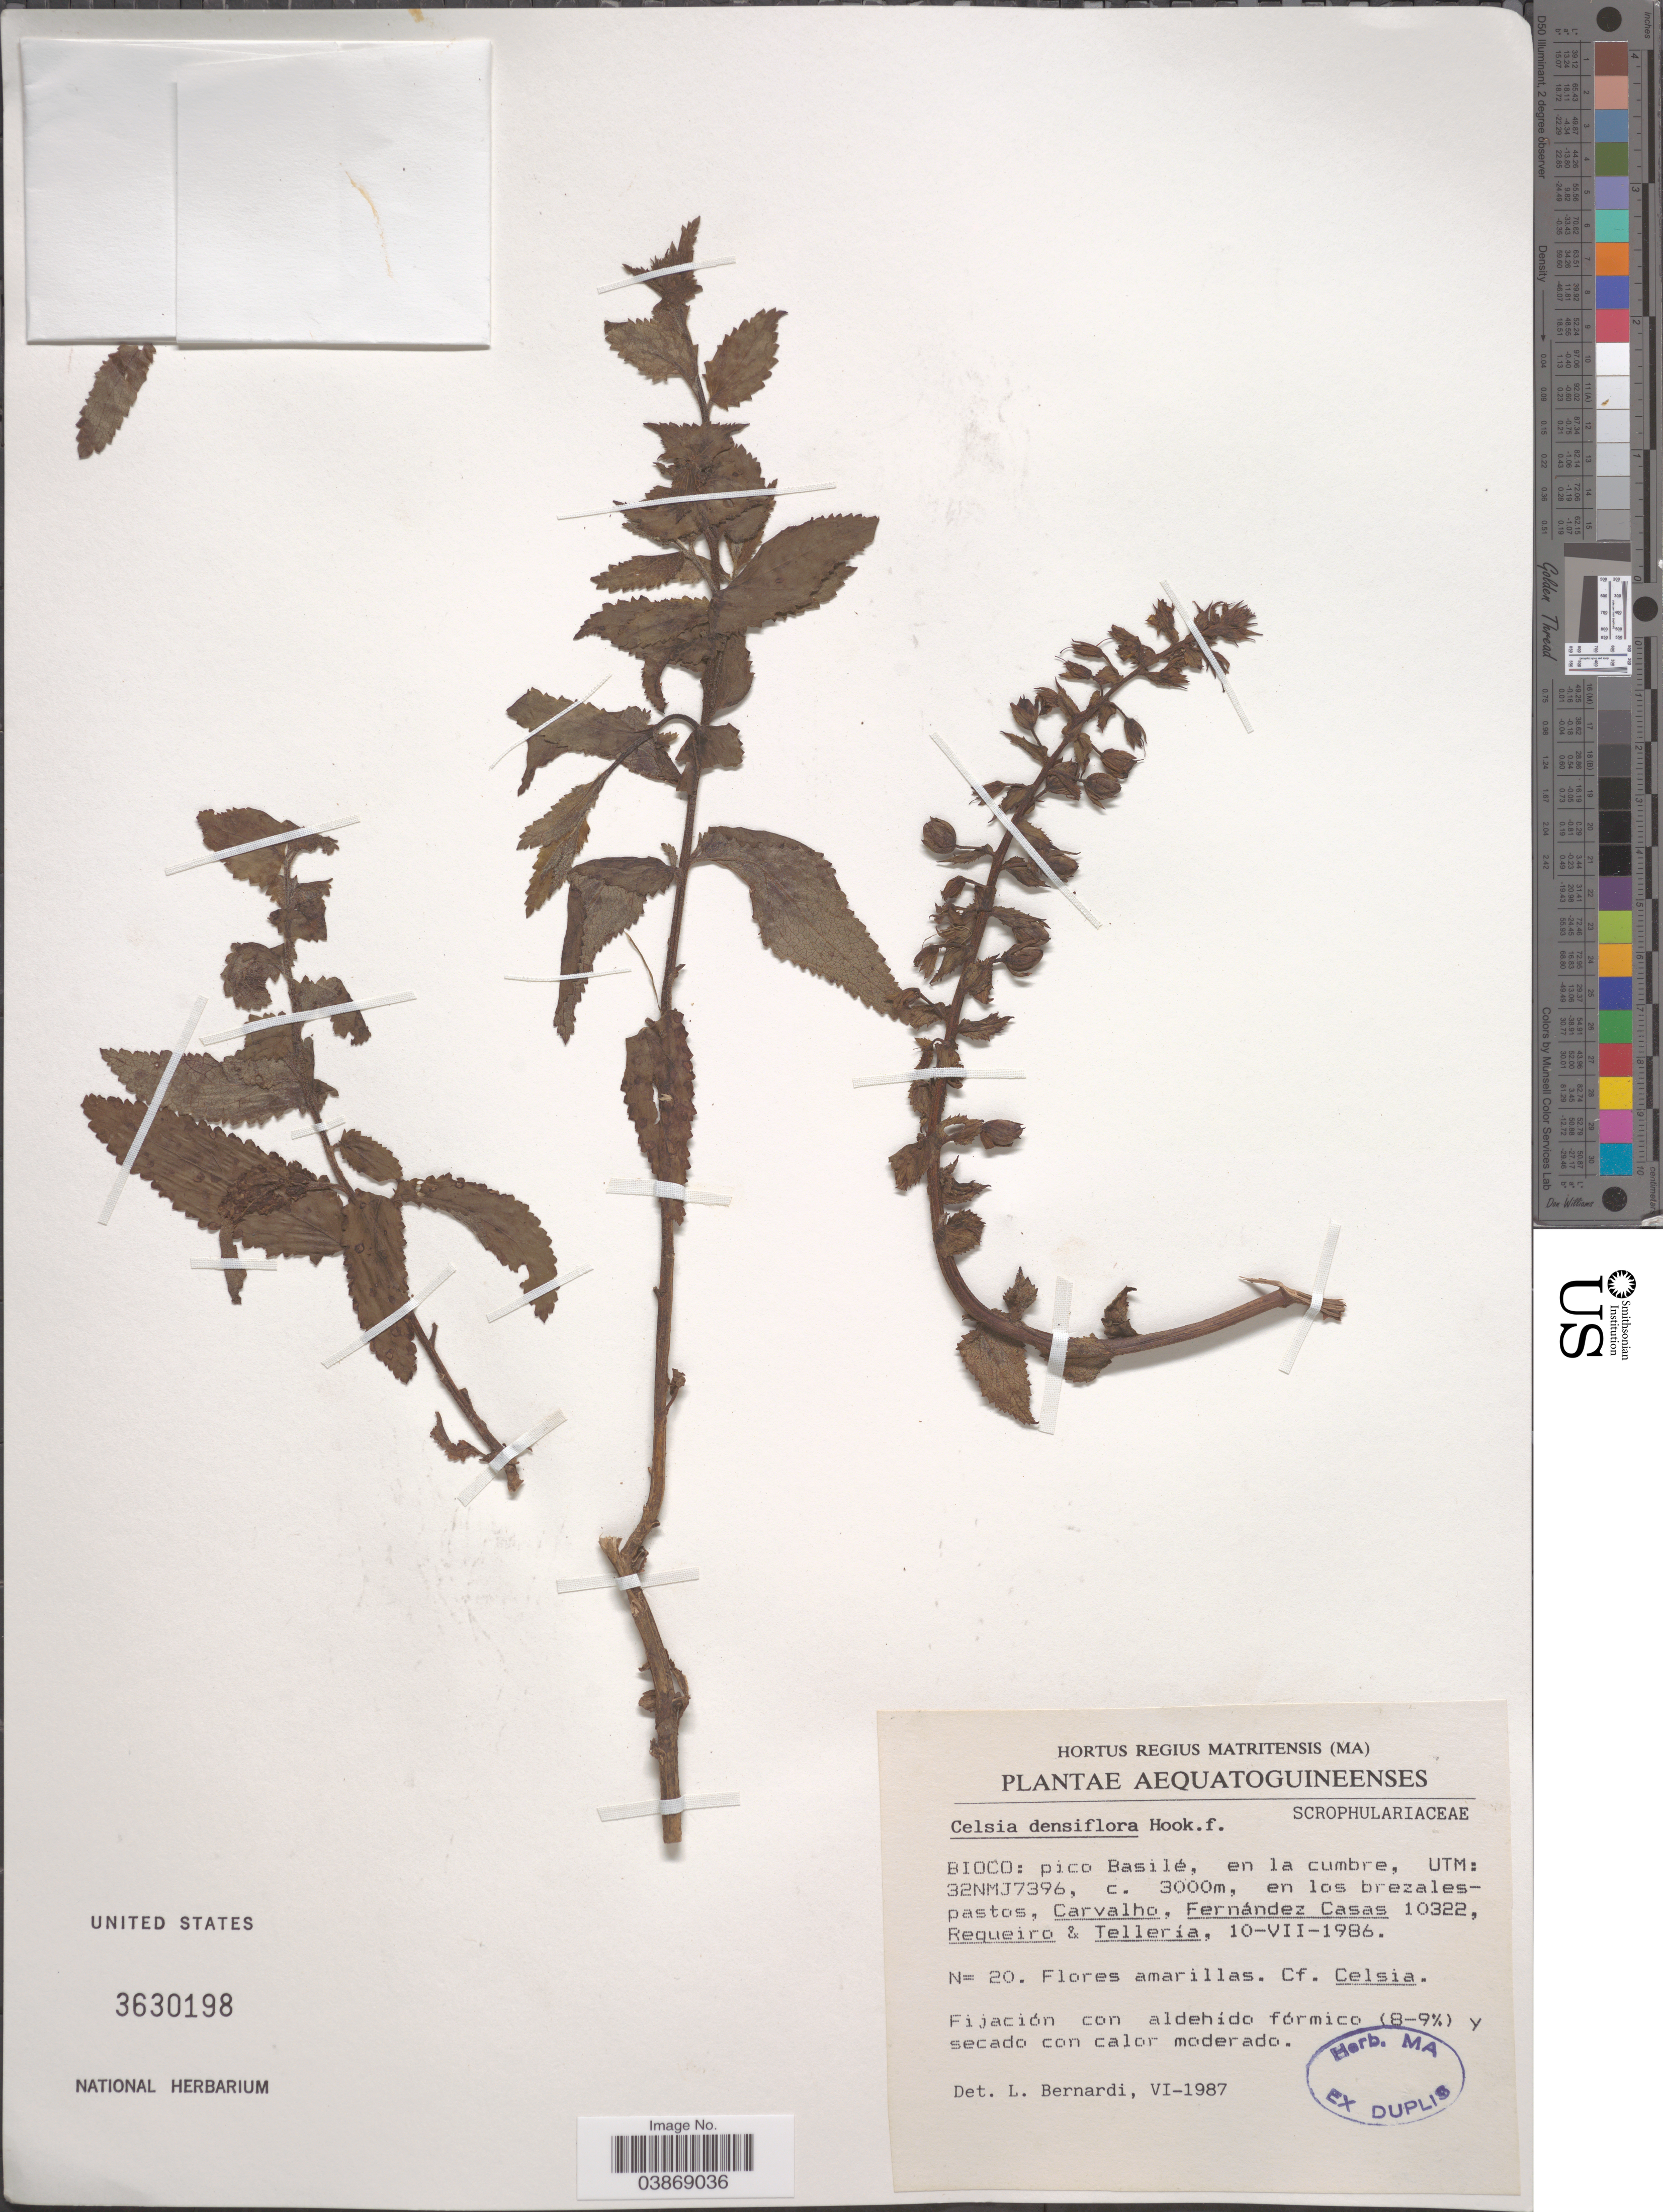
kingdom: Plantae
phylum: Tracheophyta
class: Magnoliopsida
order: Lamiales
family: Scrophulariaceae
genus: Celsia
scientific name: Celsia densifolia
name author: Hook. f.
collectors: Carvalho, --, F. J. Fernández Casas, Requeiro, -- & -. Telleria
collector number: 10322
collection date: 1986-07-10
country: Equatorial Guinea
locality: Aequatoguineenses. Bioco: pico Basilé, en la cumbre, UTM: 32NMJ7396.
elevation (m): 3000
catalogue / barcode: US 3630198